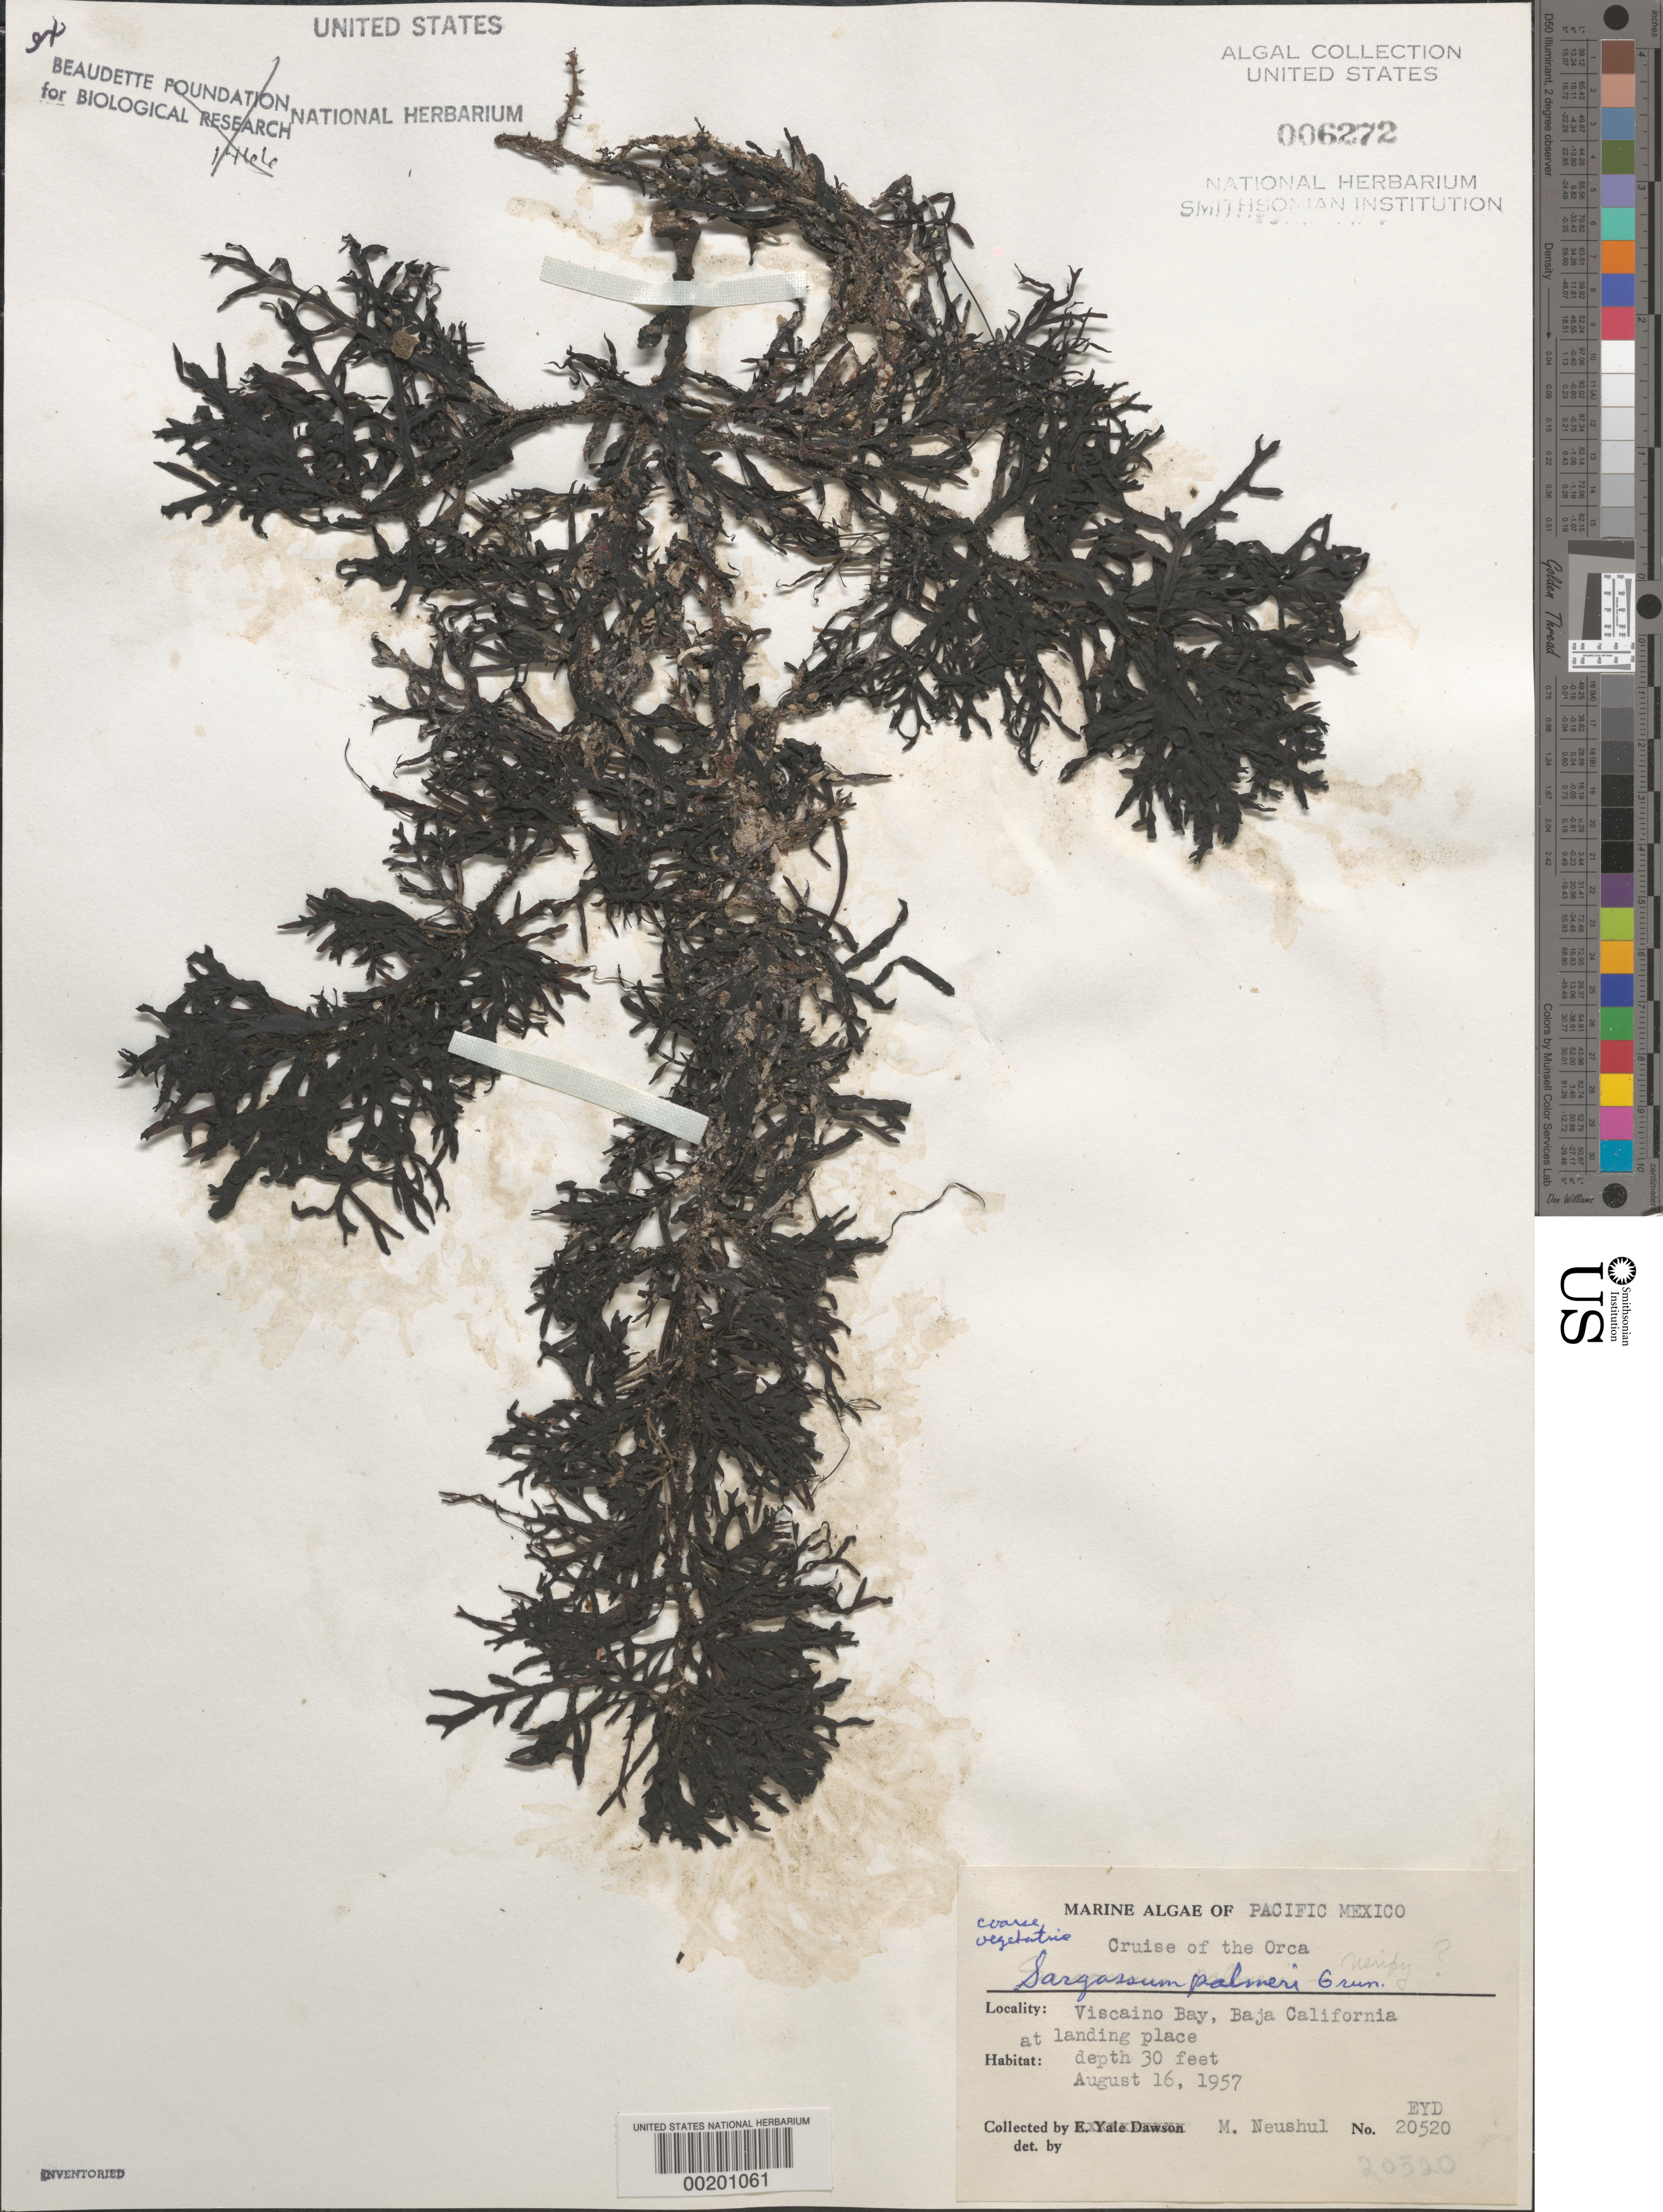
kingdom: Chromista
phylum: Ochrophyta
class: Phaeophyceae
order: Fucales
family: Sargassaceae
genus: Sargassum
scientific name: Sargassum palmeri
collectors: M. Neushul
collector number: EYD 20520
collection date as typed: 16 Aug 1957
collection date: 1957-08-16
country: Mexico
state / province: Baja California Norte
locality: Bahia Sebastian Vizcaino (Viscaino Bay)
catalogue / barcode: US 6272